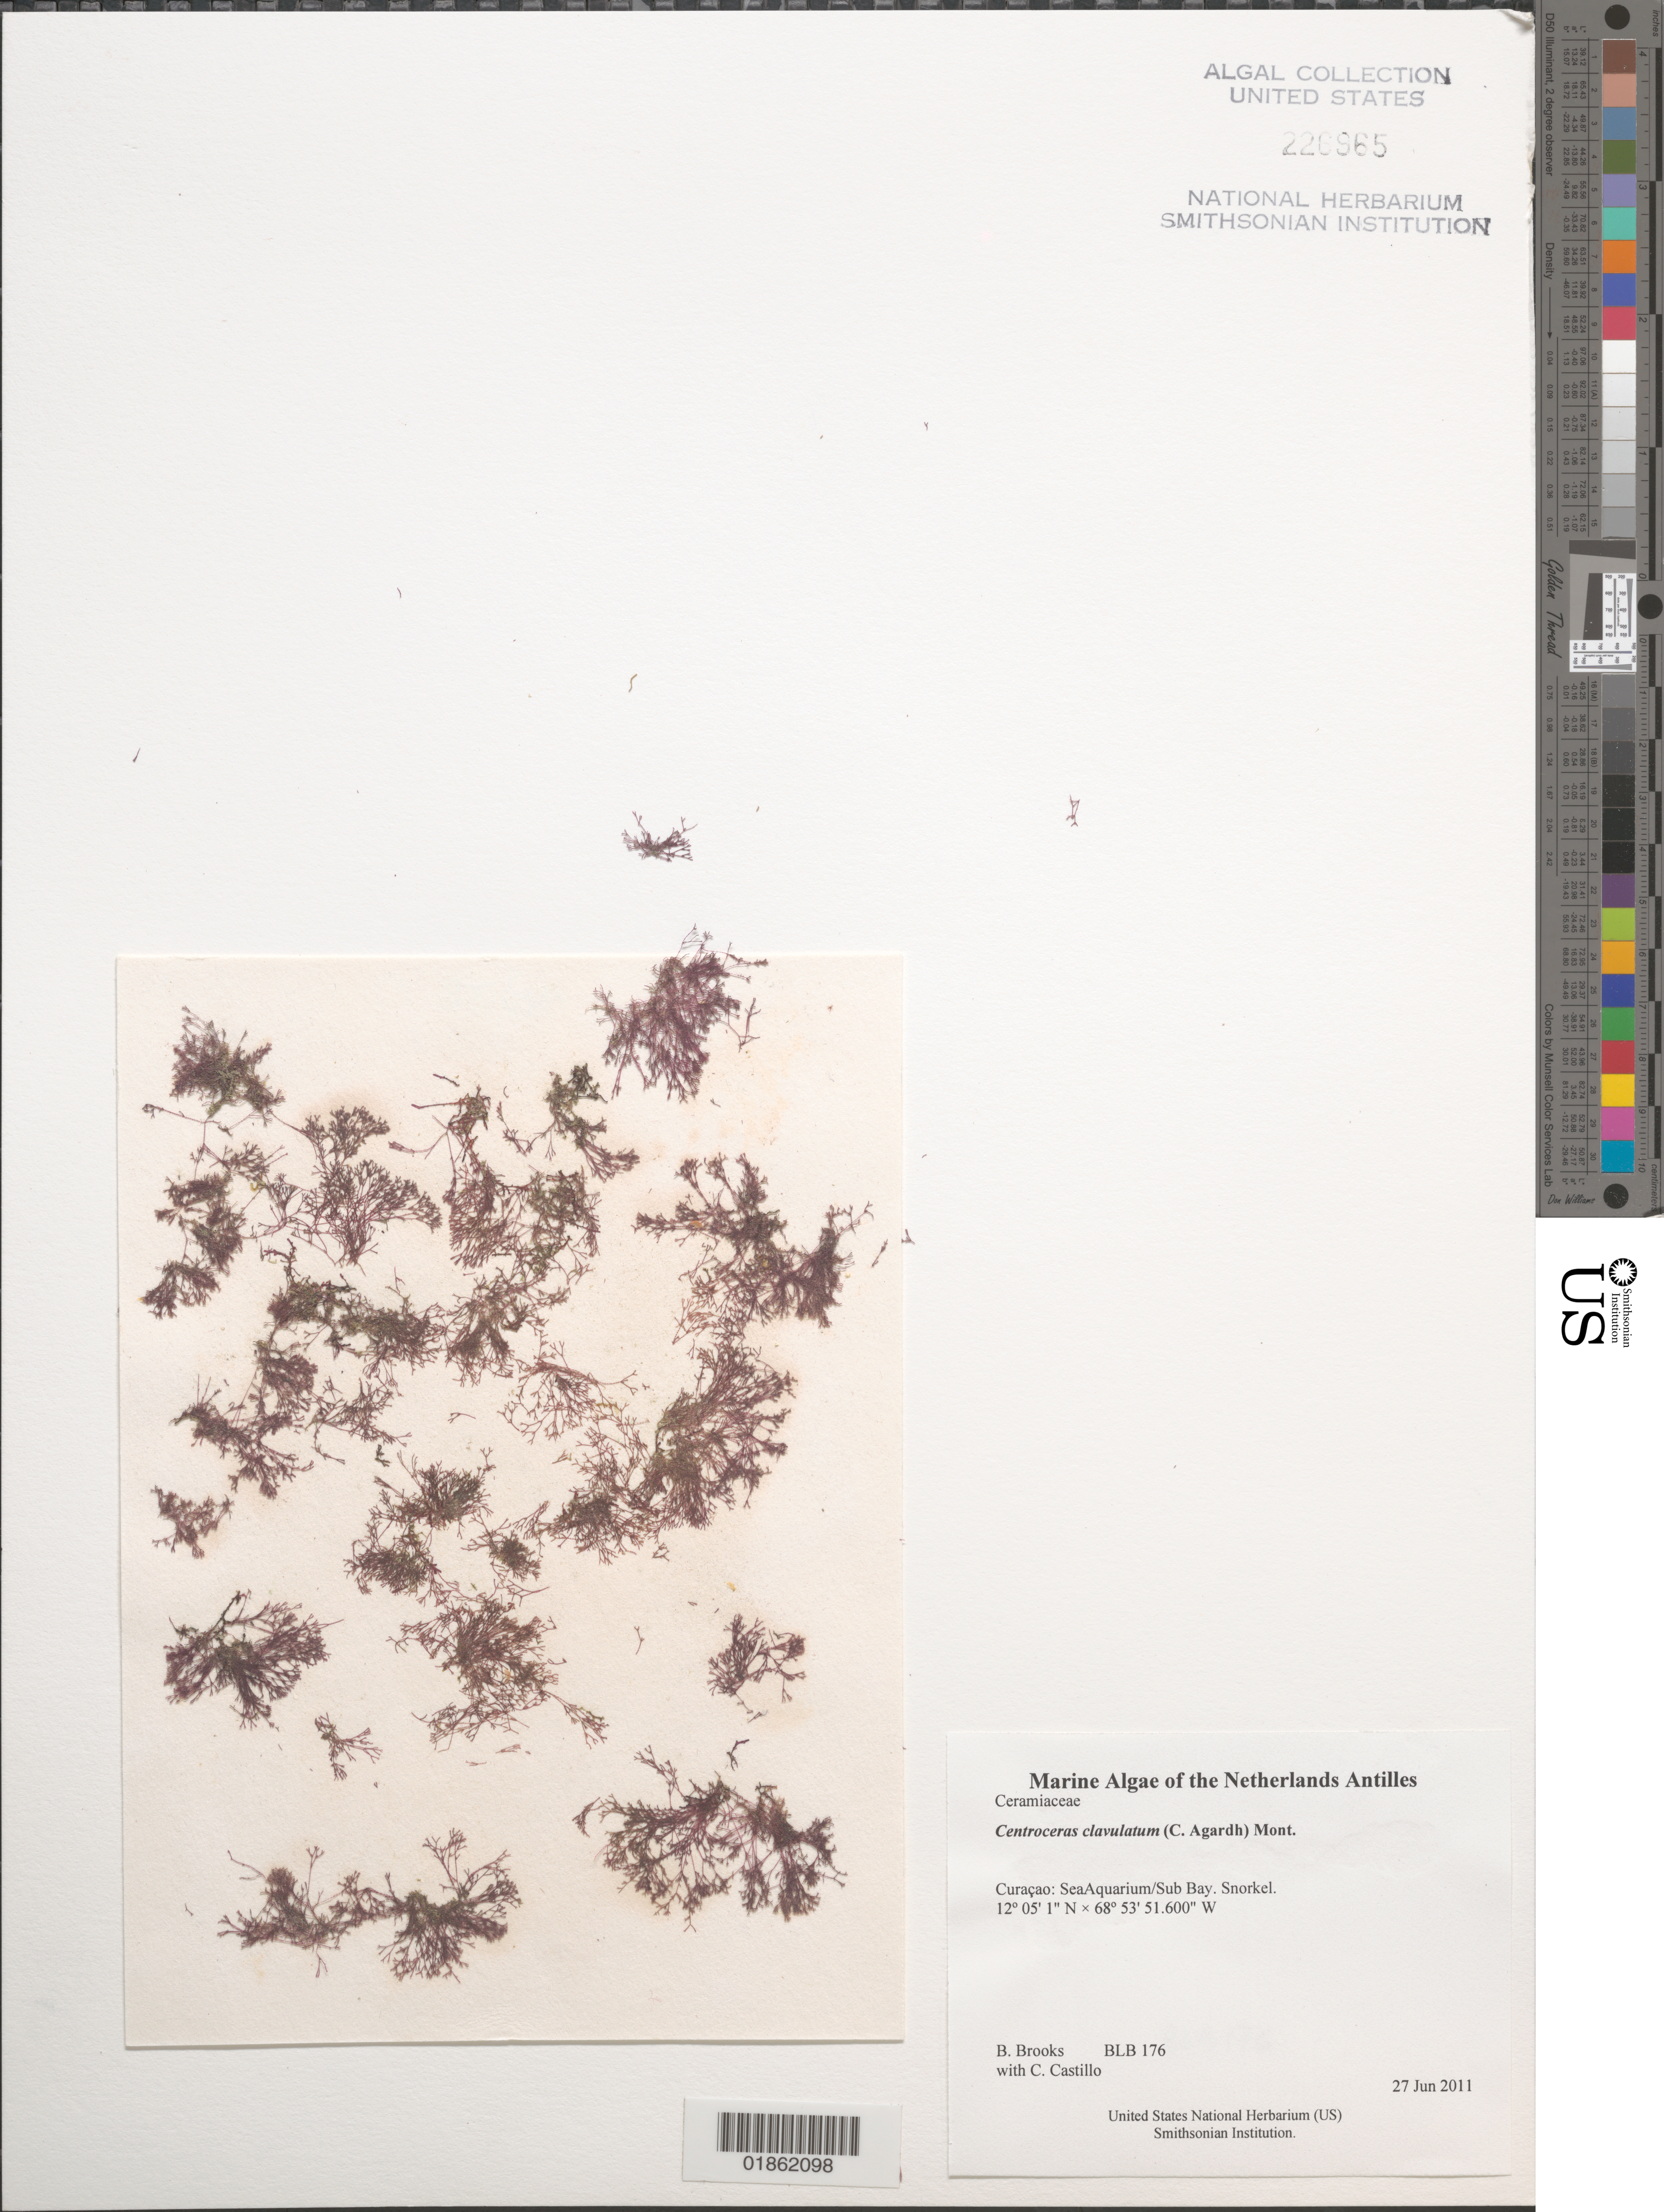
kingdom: Plantae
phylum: Rhodophyta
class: Florideophyceae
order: Ceramiales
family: Ceramiaceae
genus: Centroceras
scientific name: Centroceras clavulatum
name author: (C. Agardh) Mont.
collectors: B. Brooks & C. Castillo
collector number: BLB 176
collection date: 2011-06-27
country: Curaçao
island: Curaçao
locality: SeaAquarium/Sub Bay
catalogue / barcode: US 226965